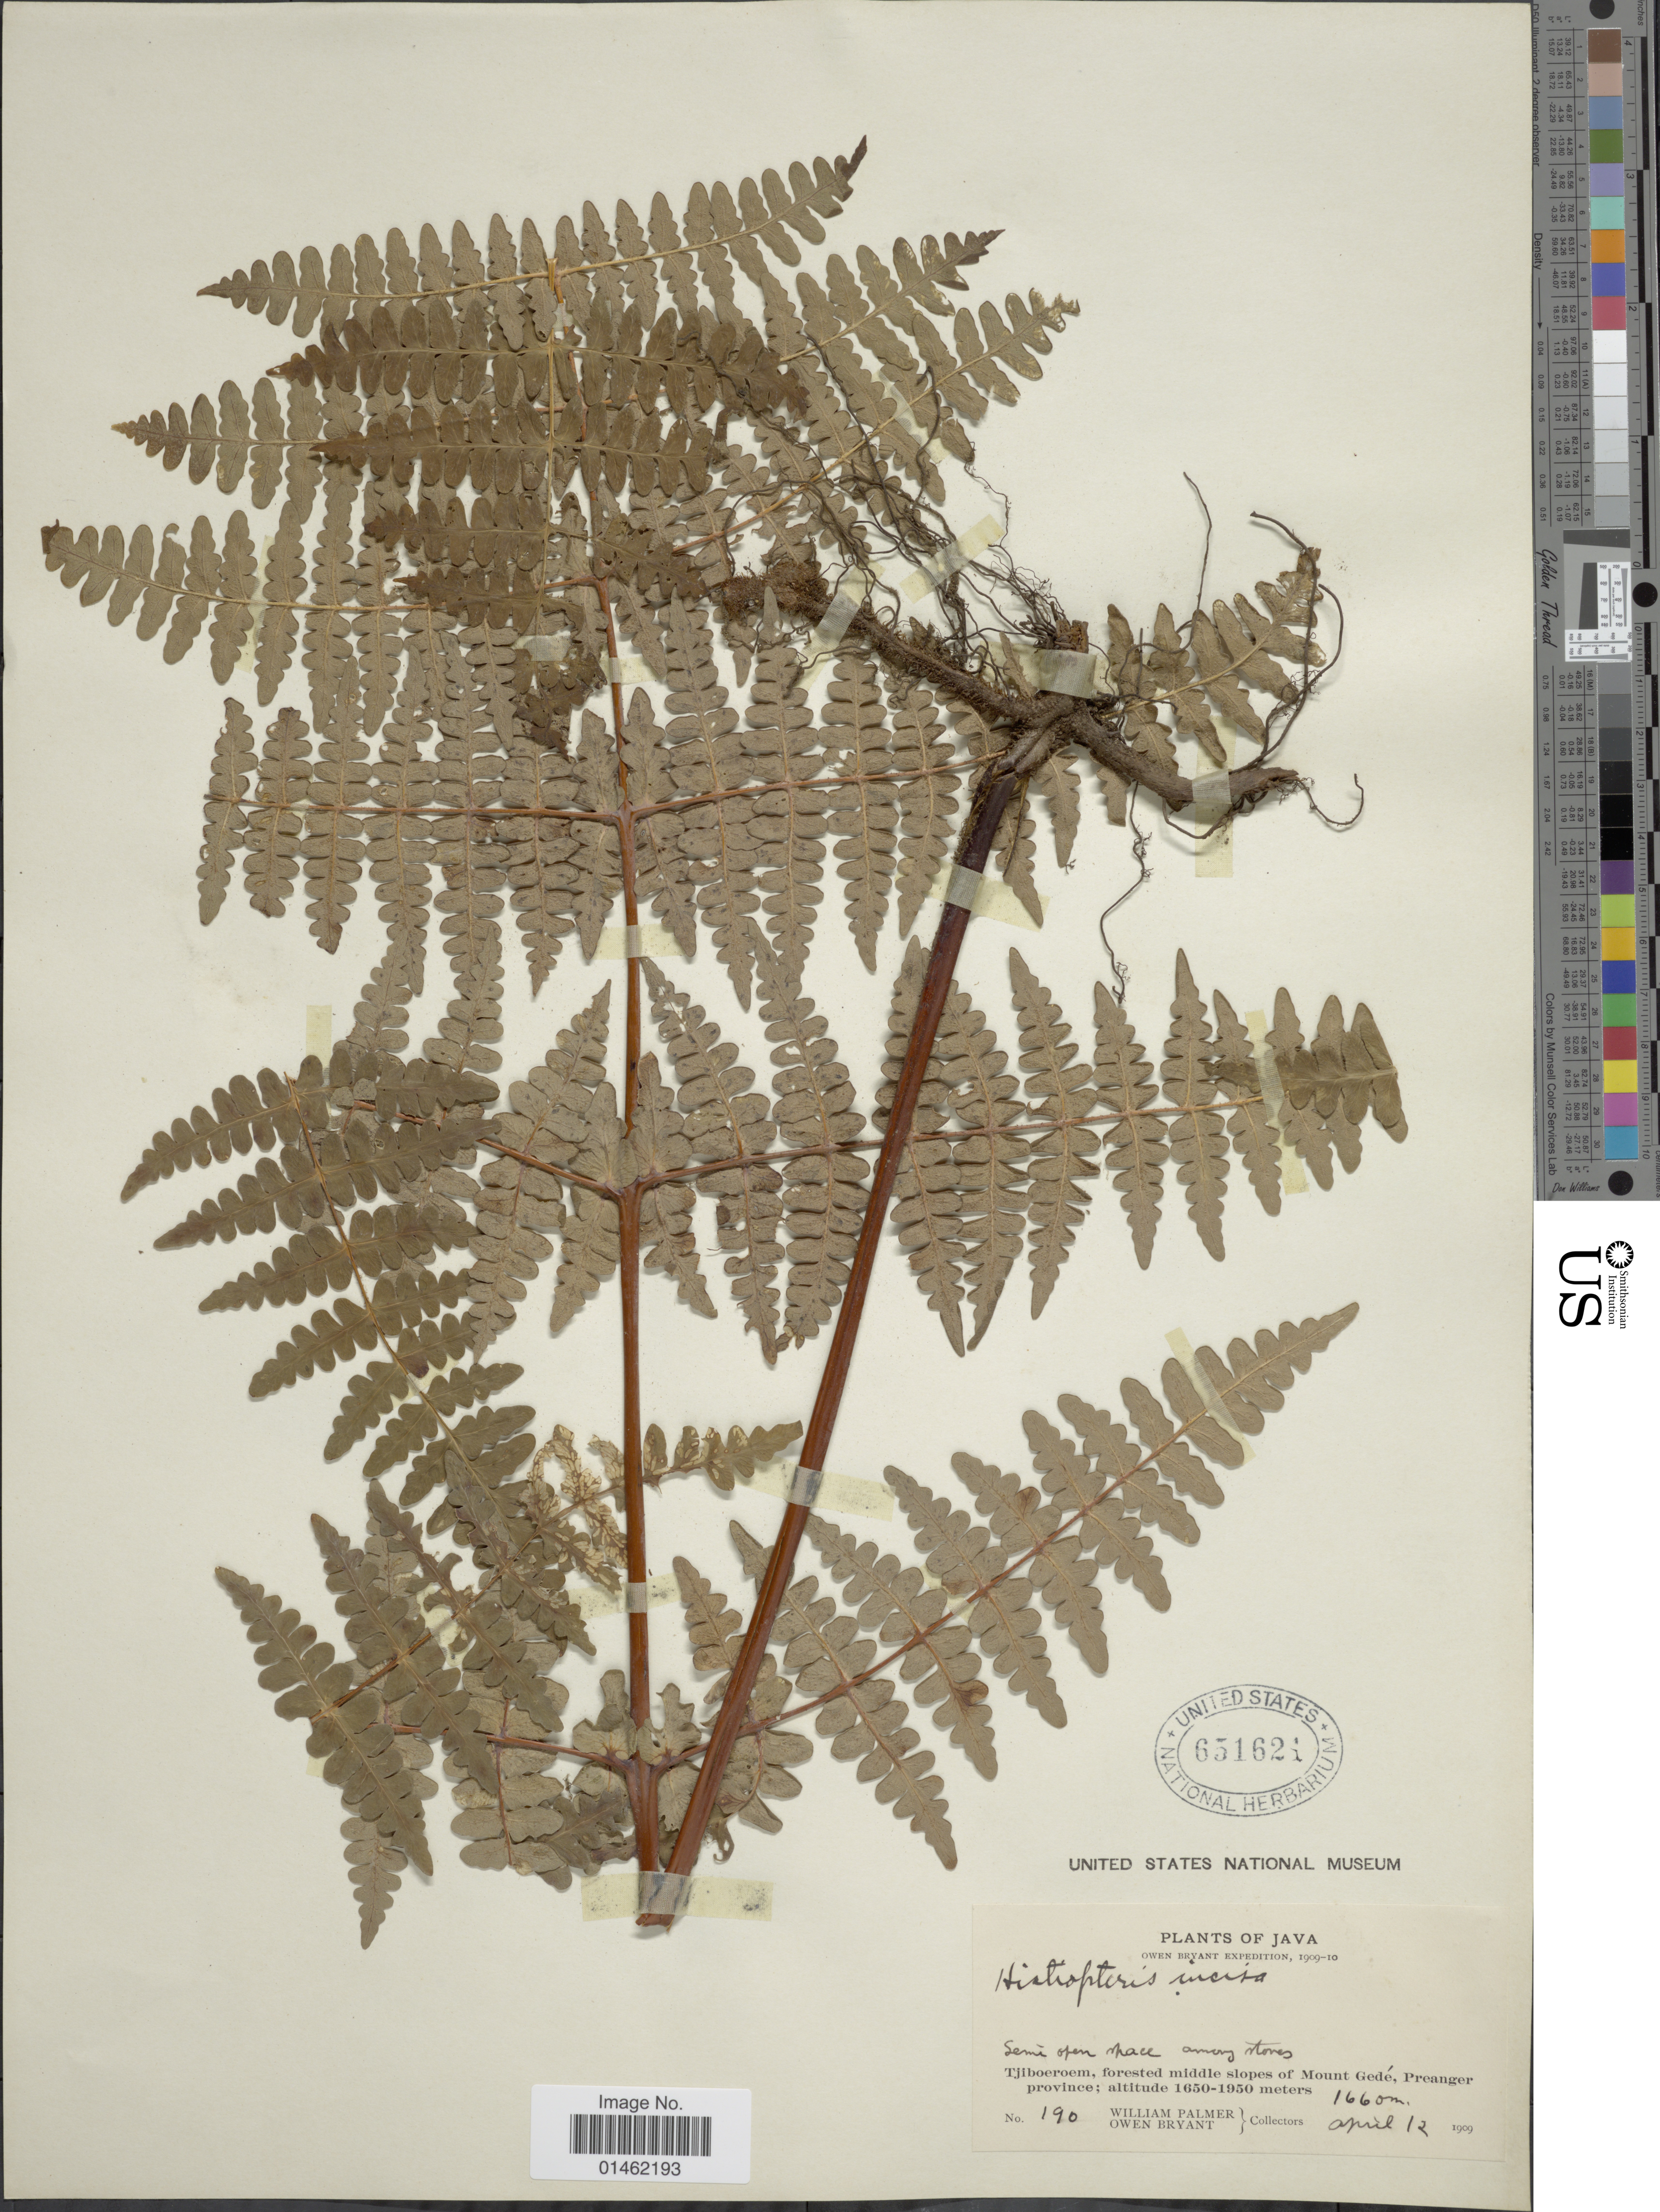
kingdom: Plantae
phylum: Tracheophyta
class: Polypodiopsida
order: Polypodiales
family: Dennstaedtiaceae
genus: Histiopteris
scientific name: Histiopteris incisa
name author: (Thunb.) J. Sm.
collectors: W. Palmer & O. Bryant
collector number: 190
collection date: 1909-04-12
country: Indonesia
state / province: Java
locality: Tjiboeroem, forested middle slopes of mount Gedé, Preanger province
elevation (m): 1660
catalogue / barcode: US 651621